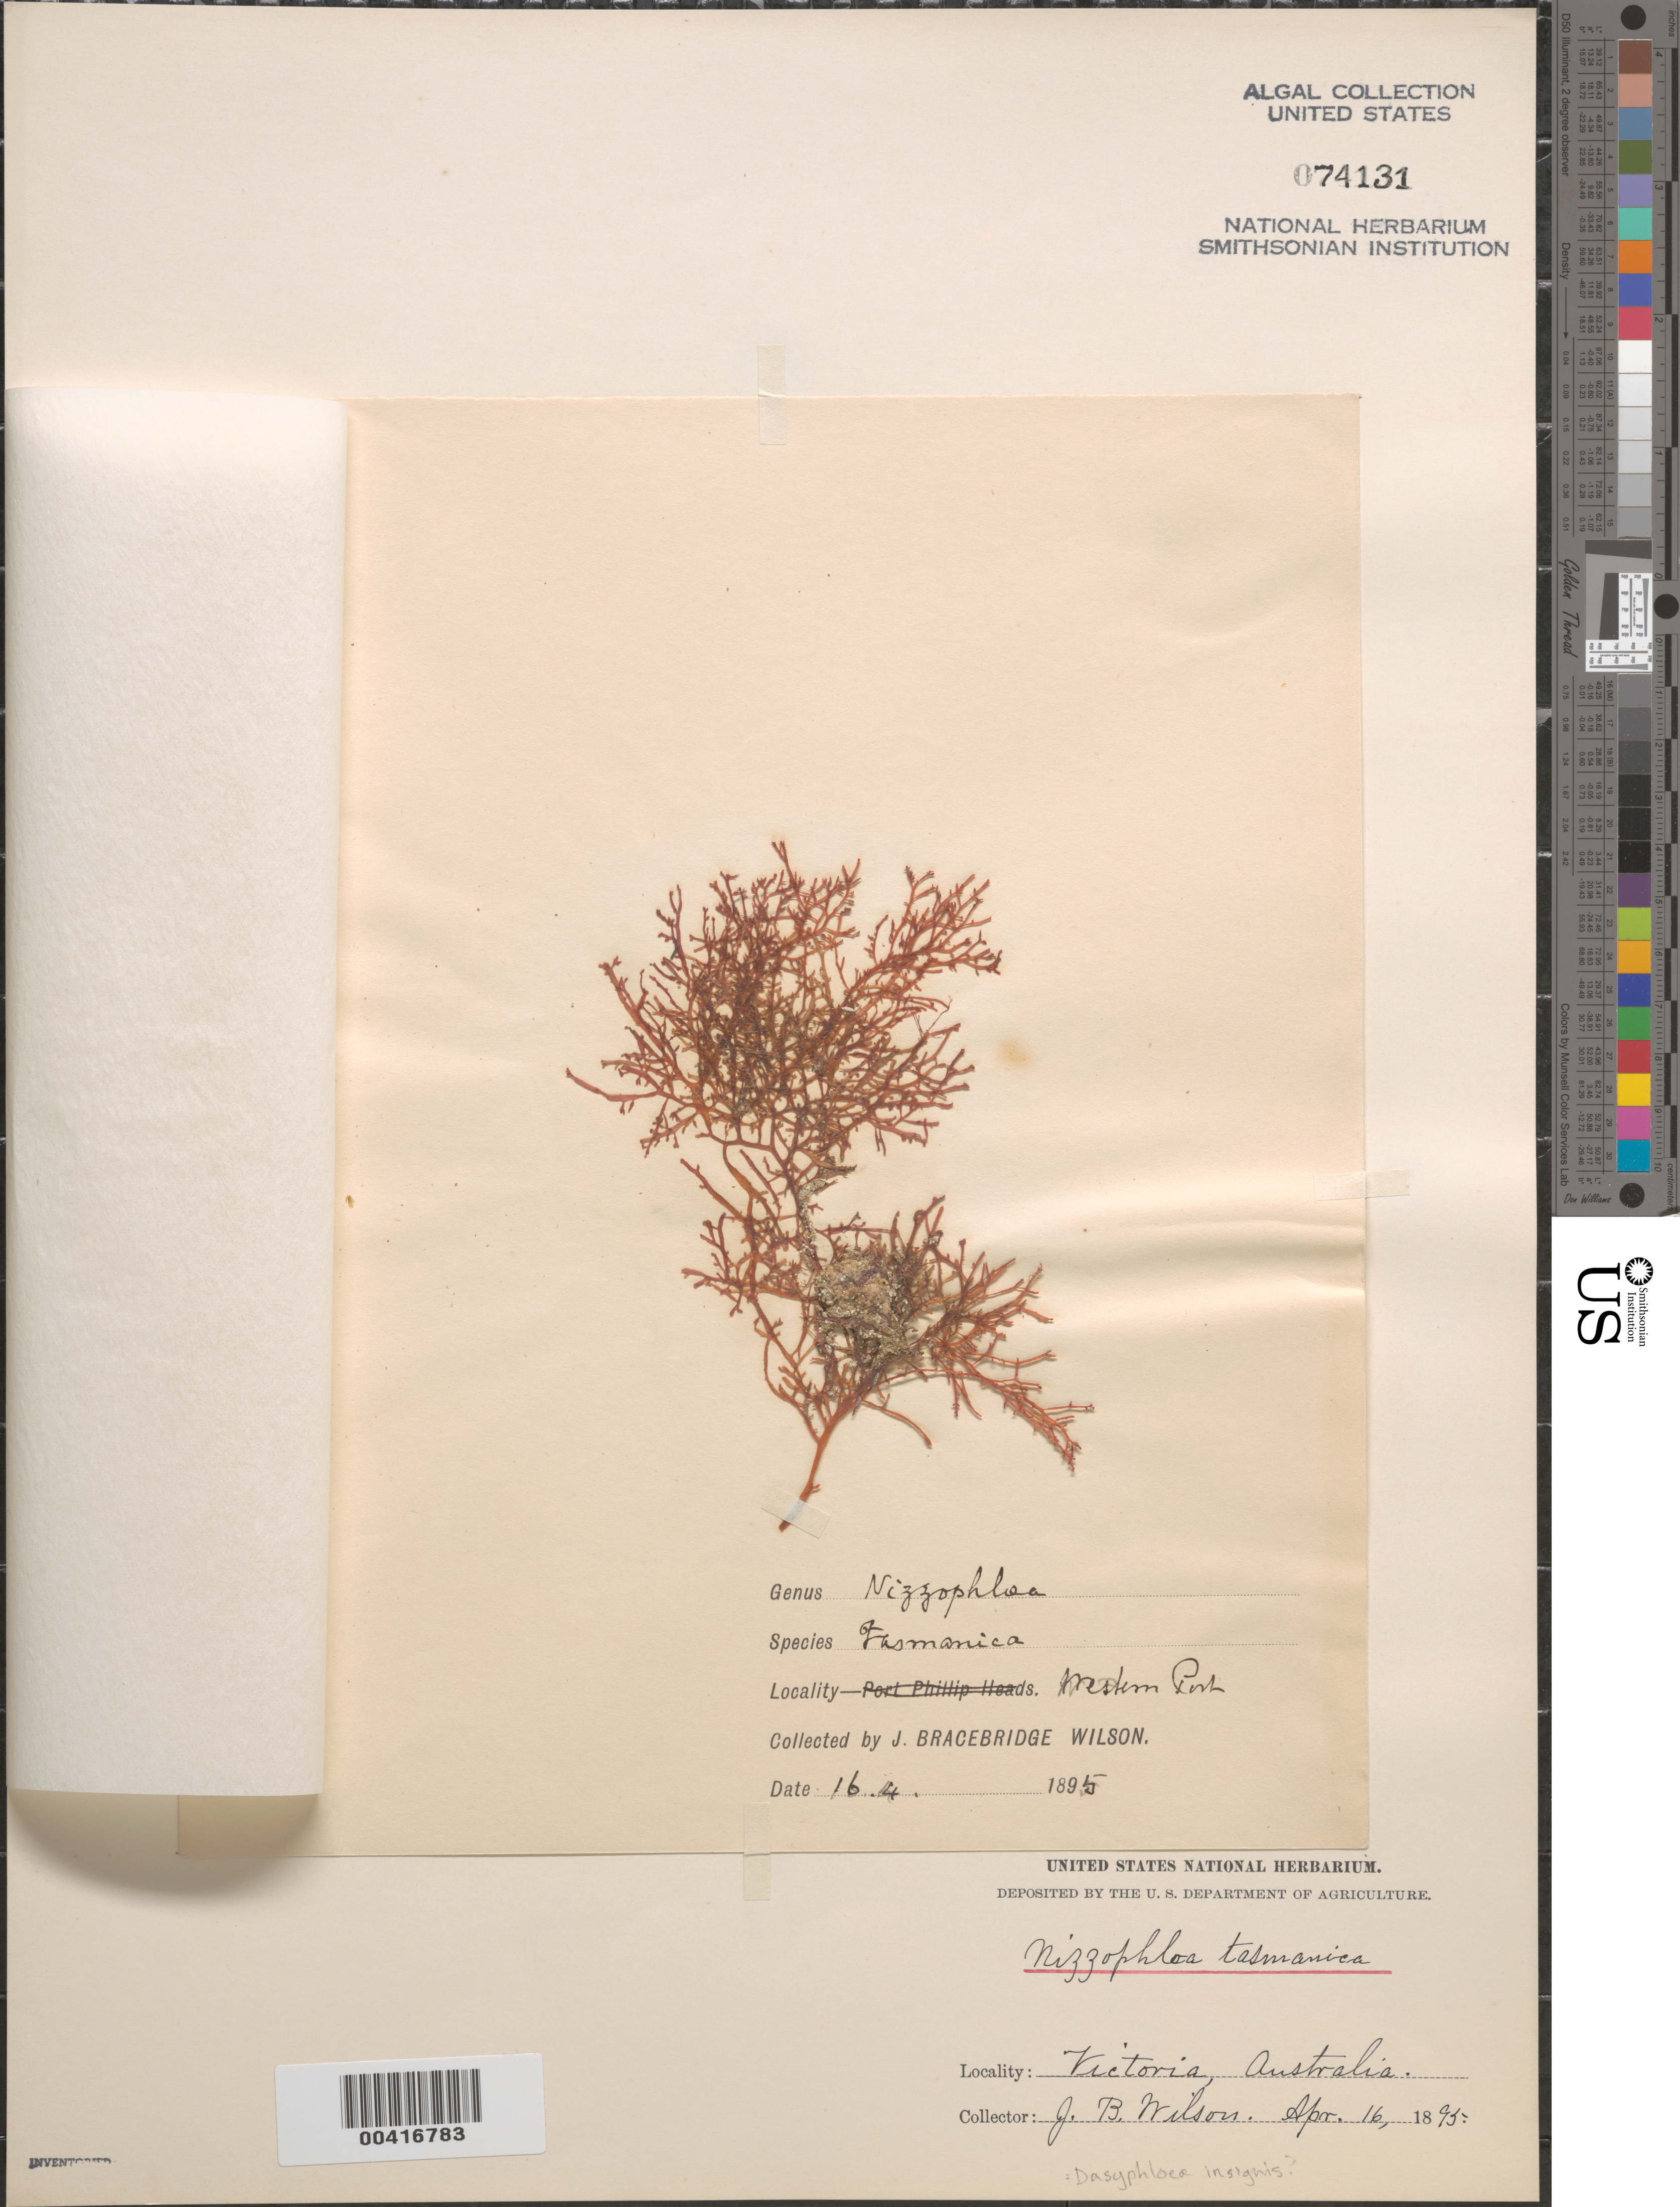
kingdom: Plantae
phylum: Rhodophyta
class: Florideophyceae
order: Gigartinales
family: Dumontiaceae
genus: Dasyphloea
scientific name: Dasyphloea insignis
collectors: J. B. Wilson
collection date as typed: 16 Apr 1895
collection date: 1895-04-16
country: Australia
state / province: Victoria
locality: Western Port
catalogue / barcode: US 74131